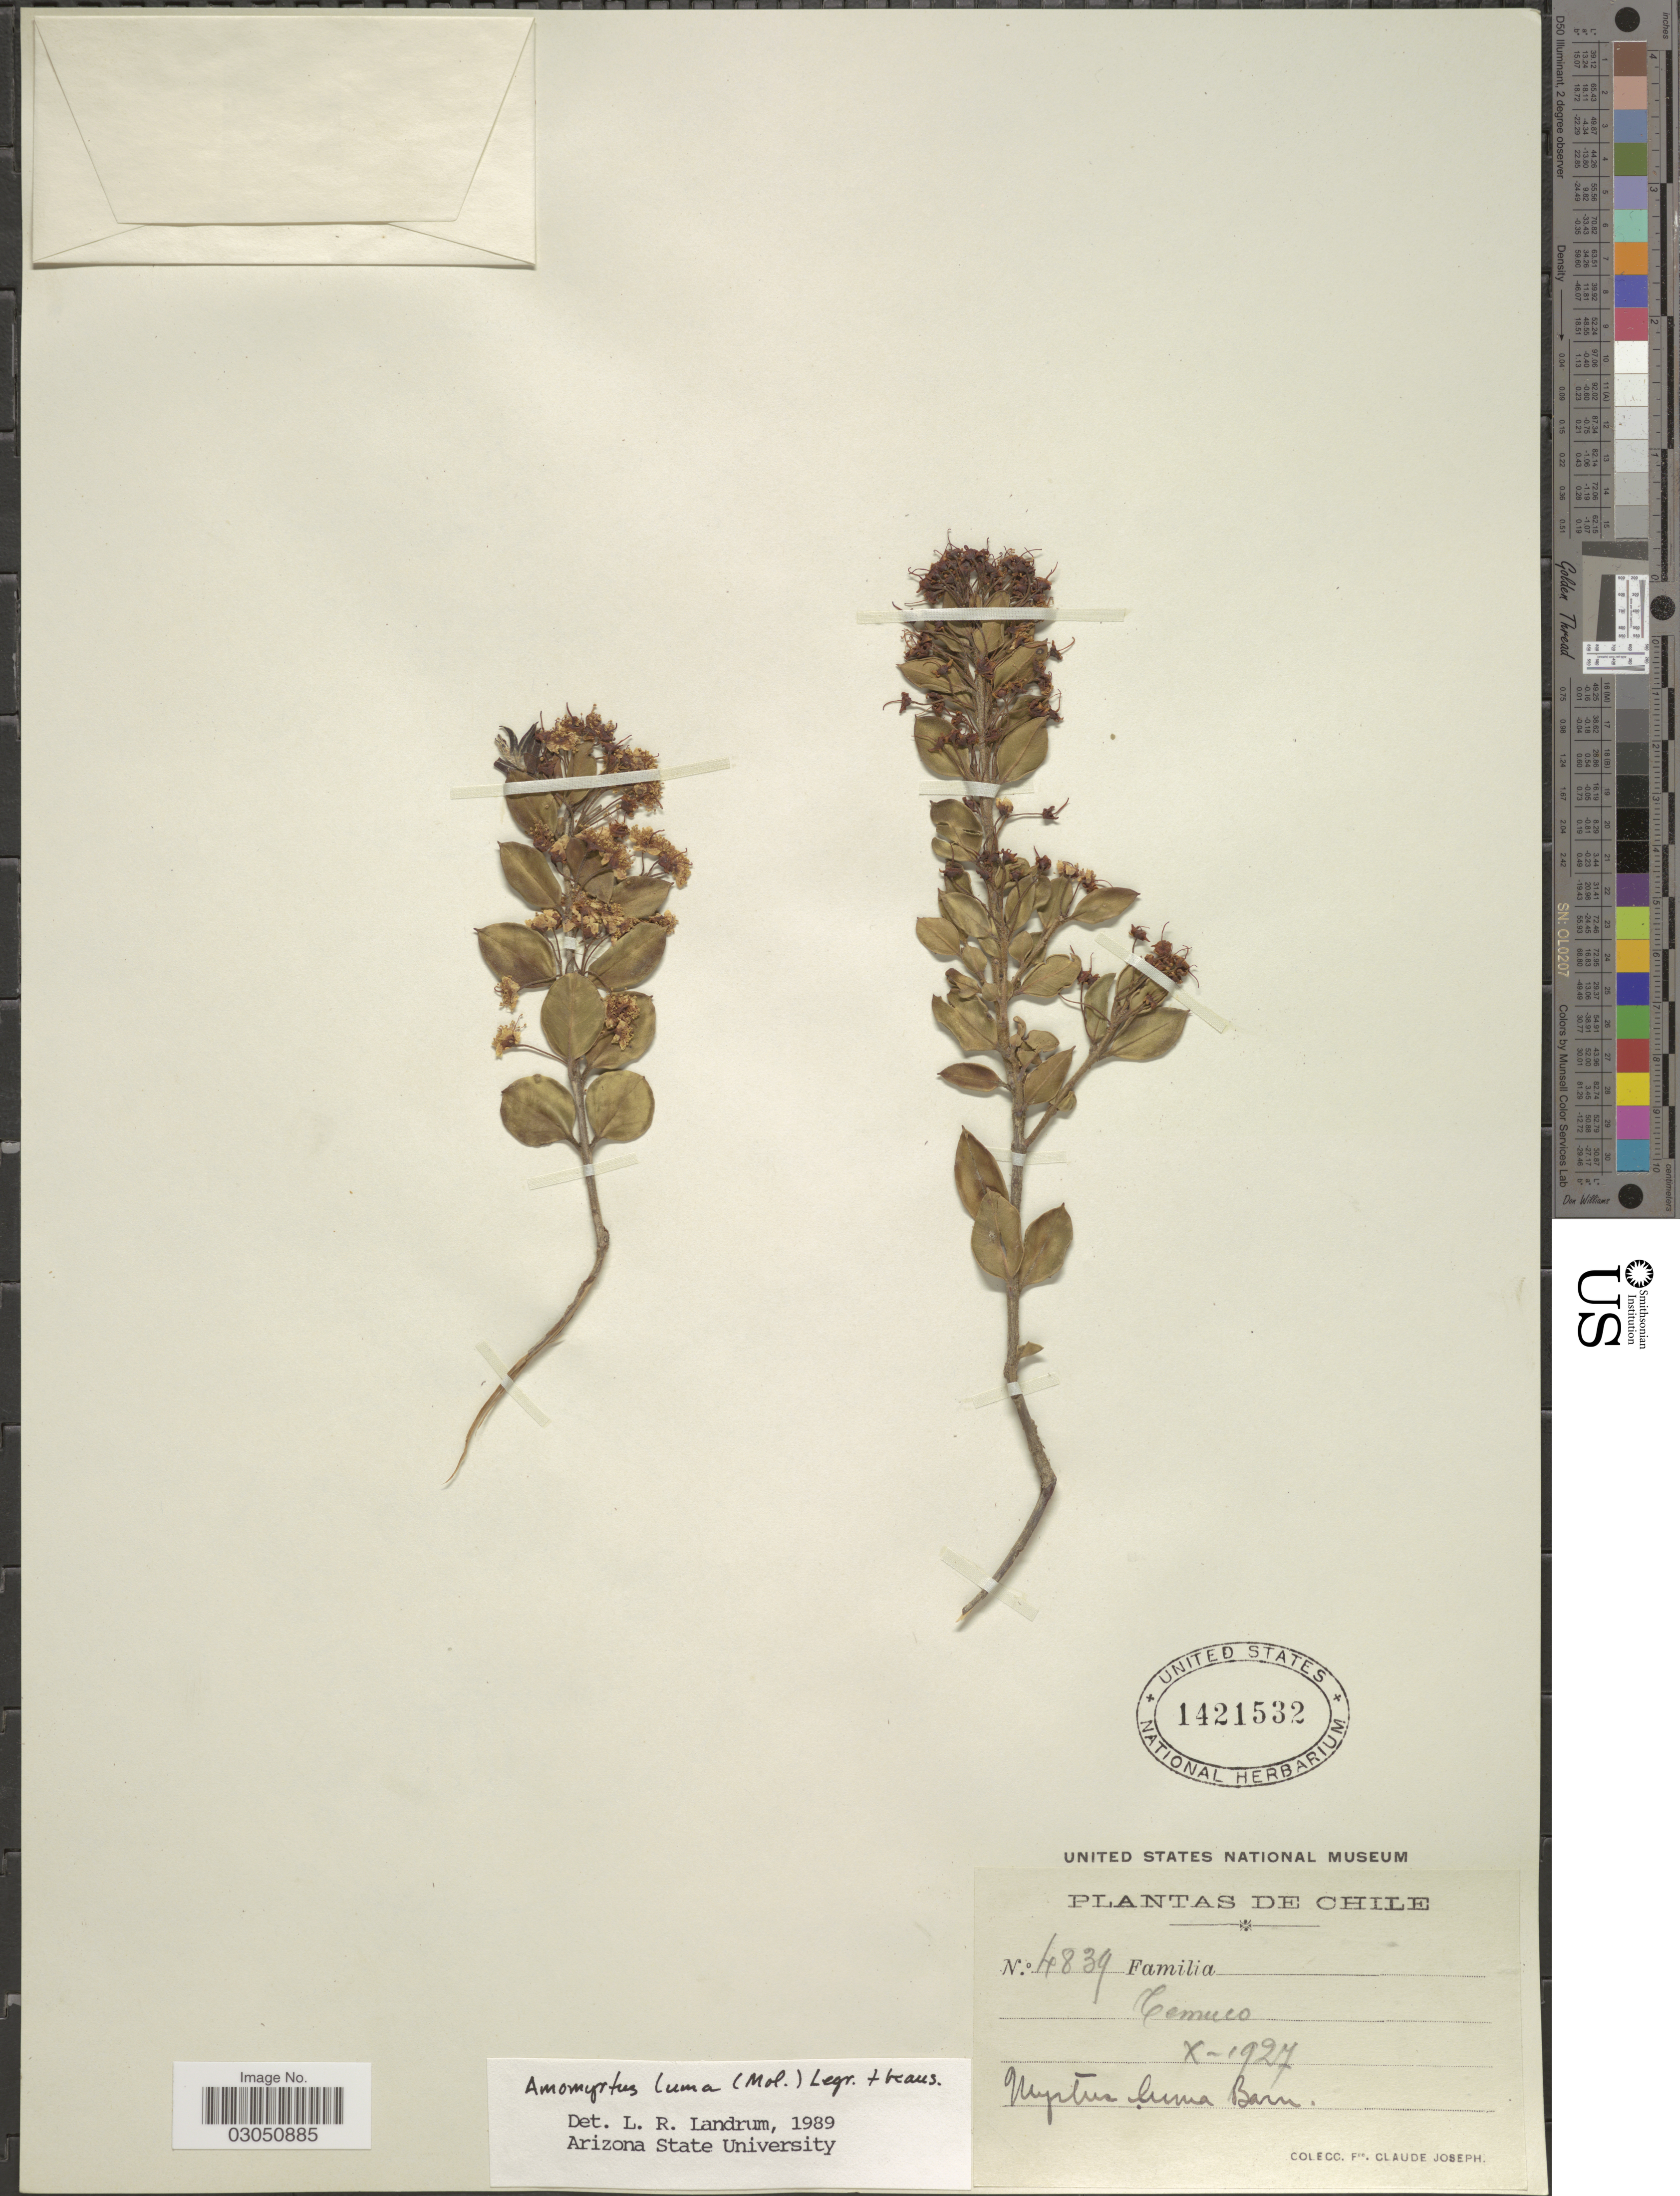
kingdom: Plantae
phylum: Tracheophyta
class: Magnoliopsida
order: Myrtales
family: Myrtaceae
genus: Amomyrtus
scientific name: Amomyrtus luma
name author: (Molina) D. Legrand & Kausel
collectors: Bro. Claude-Joseph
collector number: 4839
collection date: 1927-10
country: Chile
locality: Temuco.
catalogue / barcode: US 1421532